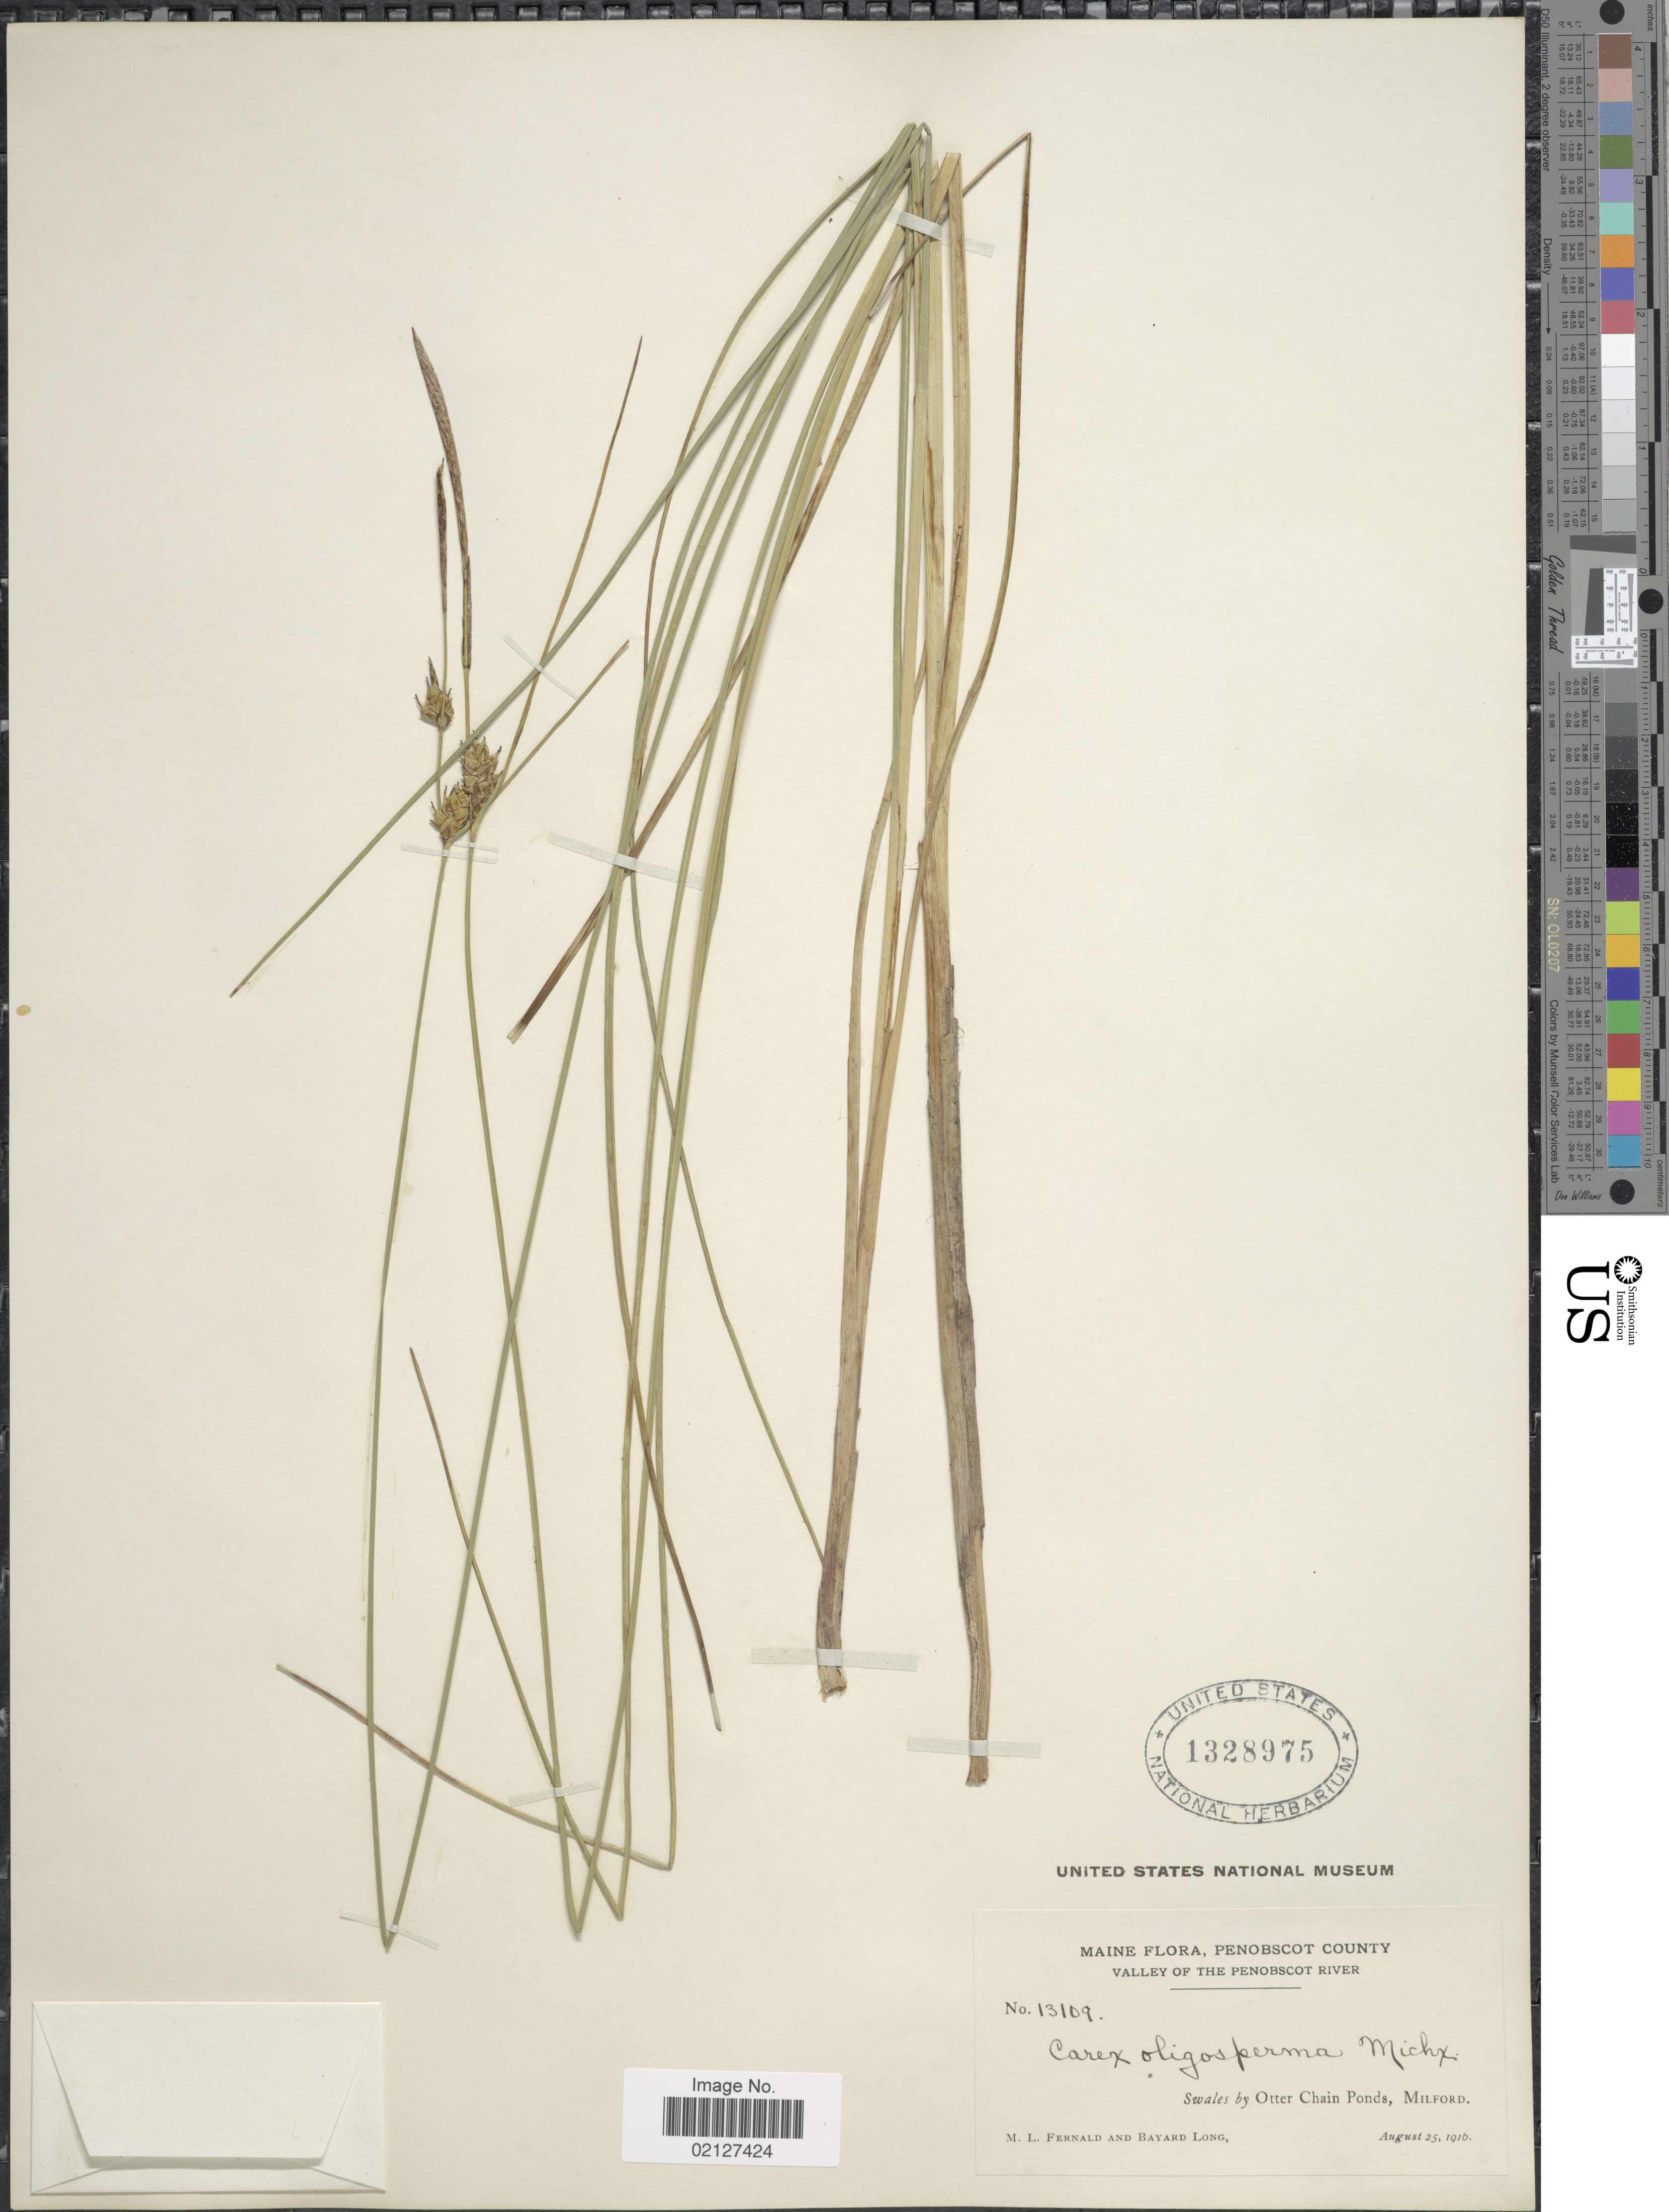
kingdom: Plantae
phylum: Tracheophyta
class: Liliopsida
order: Poales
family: Cyperaceae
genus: Carex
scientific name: Carex oligosperma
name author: Michx.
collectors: M. L. Fernald & B. Long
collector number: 13109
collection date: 1916-08-25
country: United States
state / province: Maine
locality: Penbscot County, Valley of the Penobscot River, swales by Otter Chain Ponds, Milford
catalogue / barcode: US 1328975